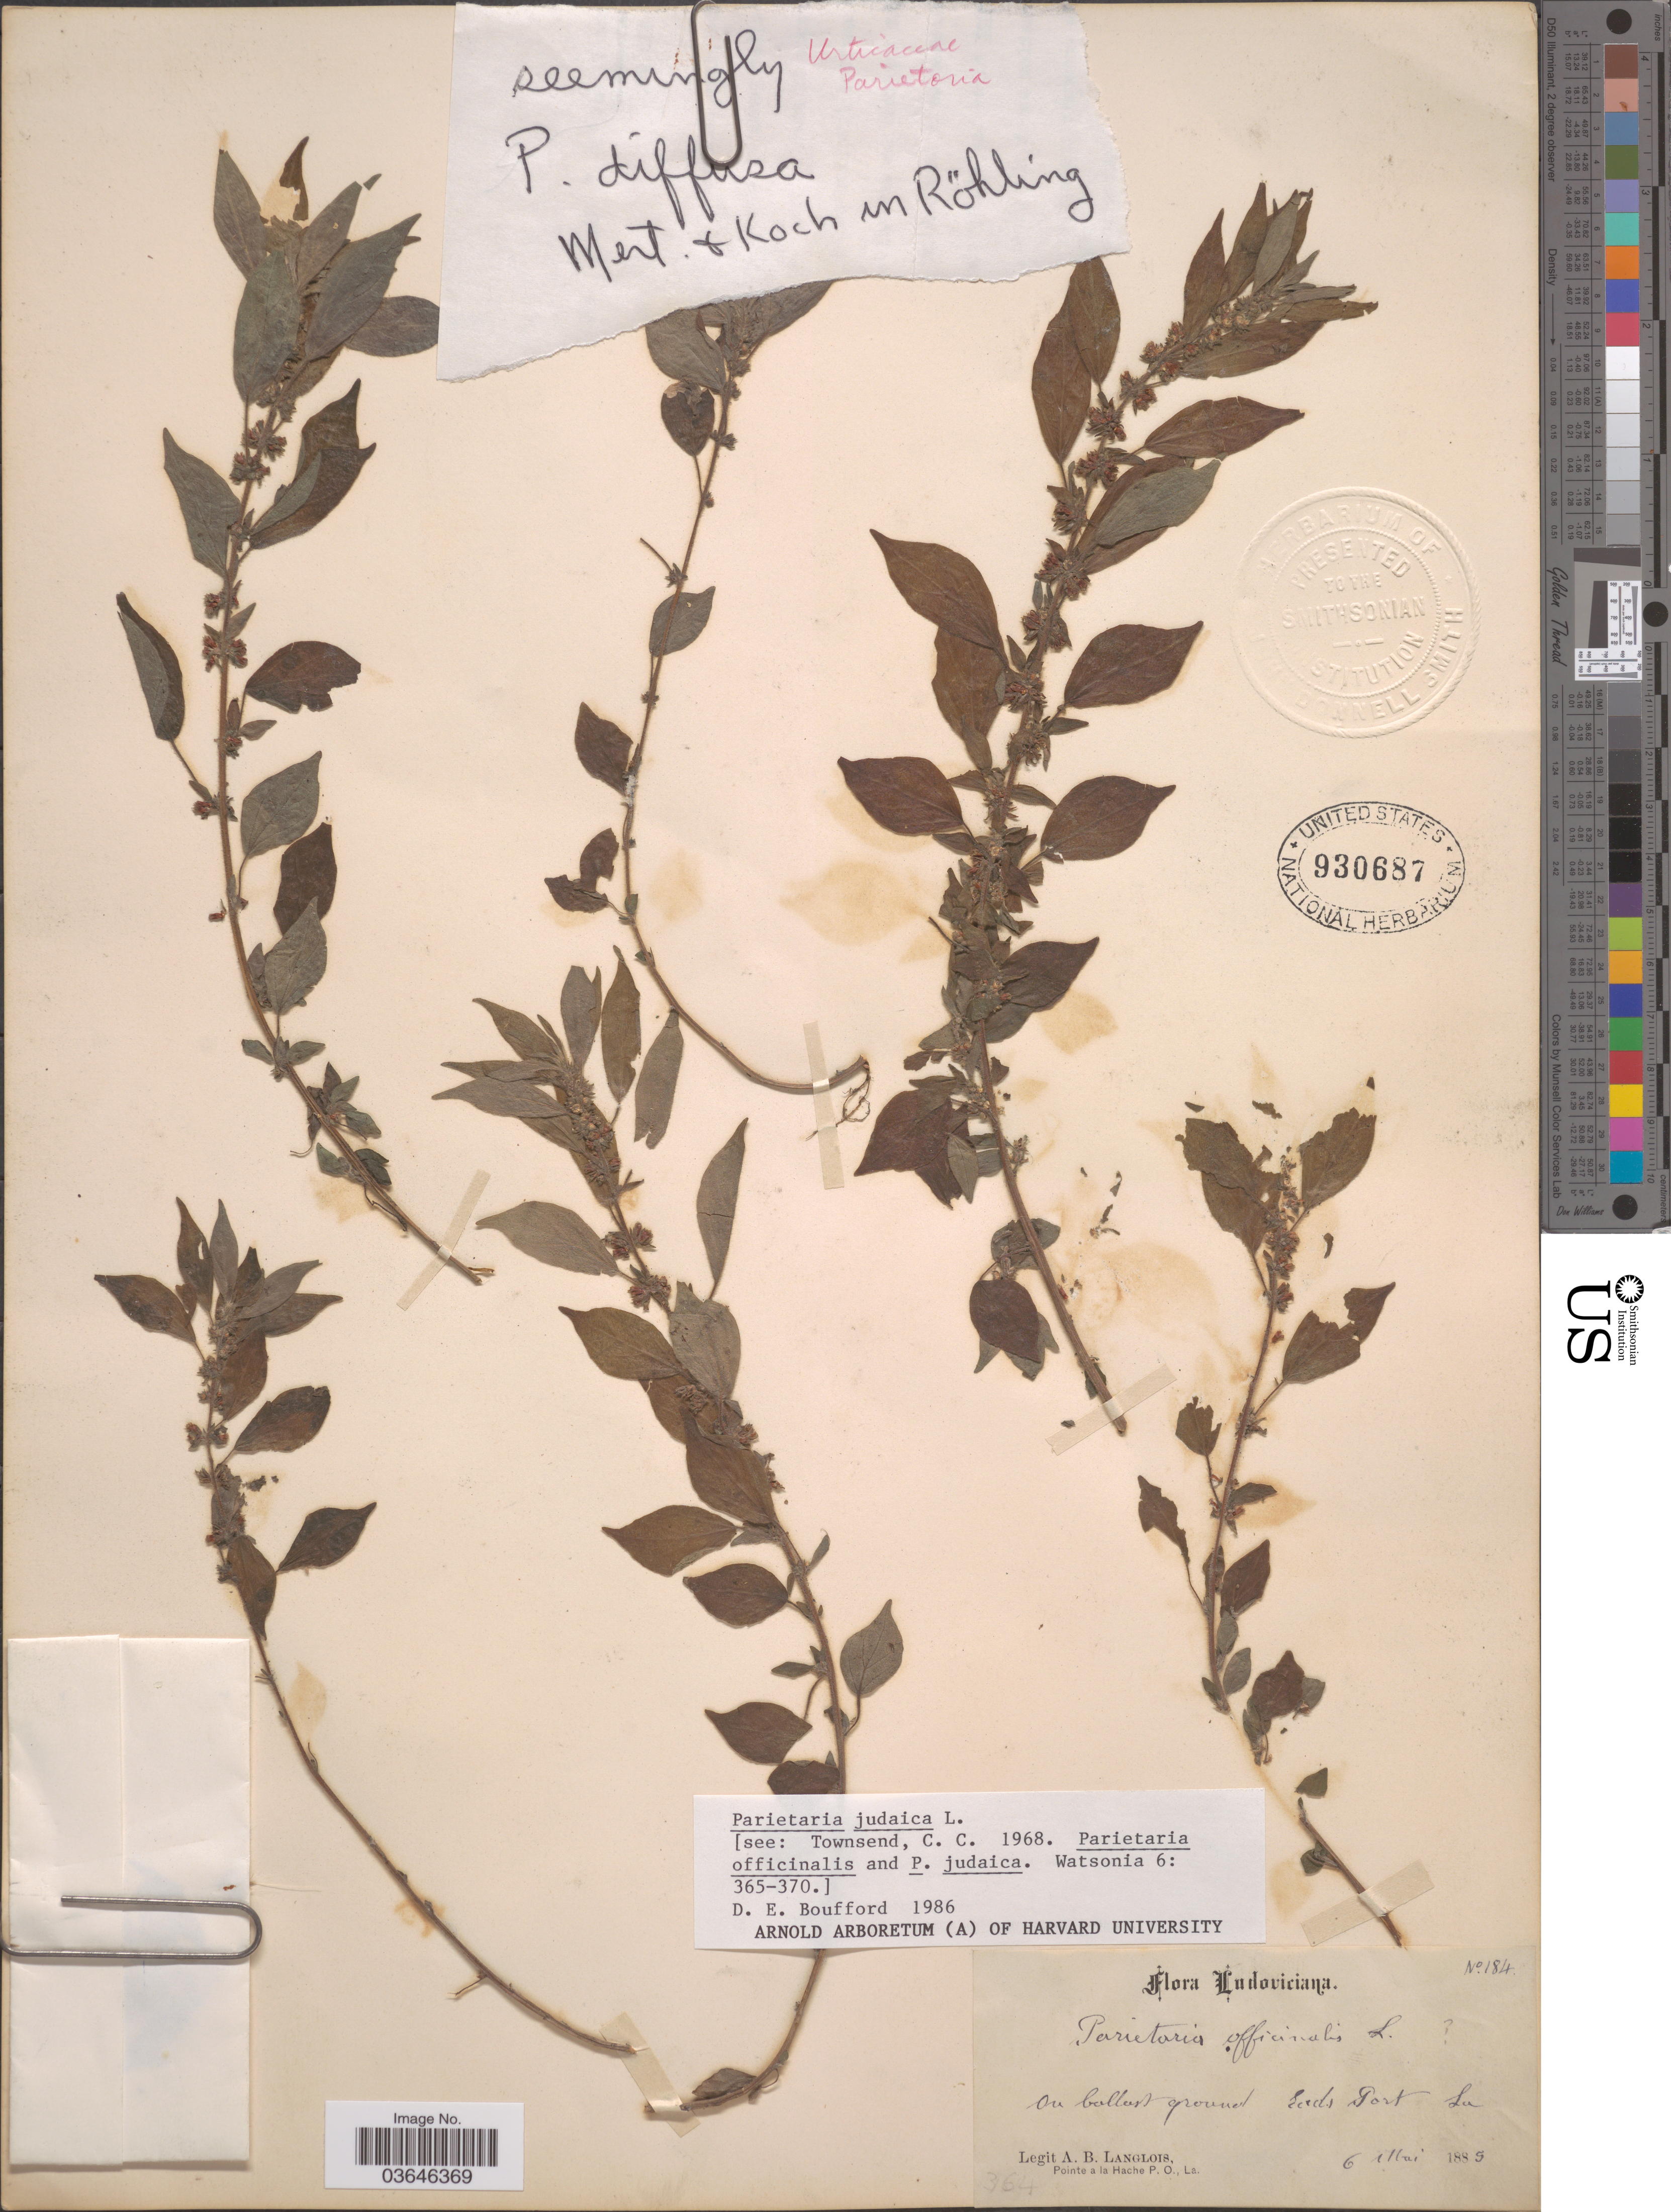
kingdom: Plantae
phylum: Tracheophyta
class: Magnoliopsida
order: Rosales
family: Urticaceae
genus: Parietaria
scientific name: Parietaria judaica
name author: L.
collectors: A. Langlois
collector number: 184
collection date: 1889-05-06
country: United States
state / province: Louisiana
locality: Ludoviciana. On ballast ground. Eids Port.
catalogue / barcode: US 930687